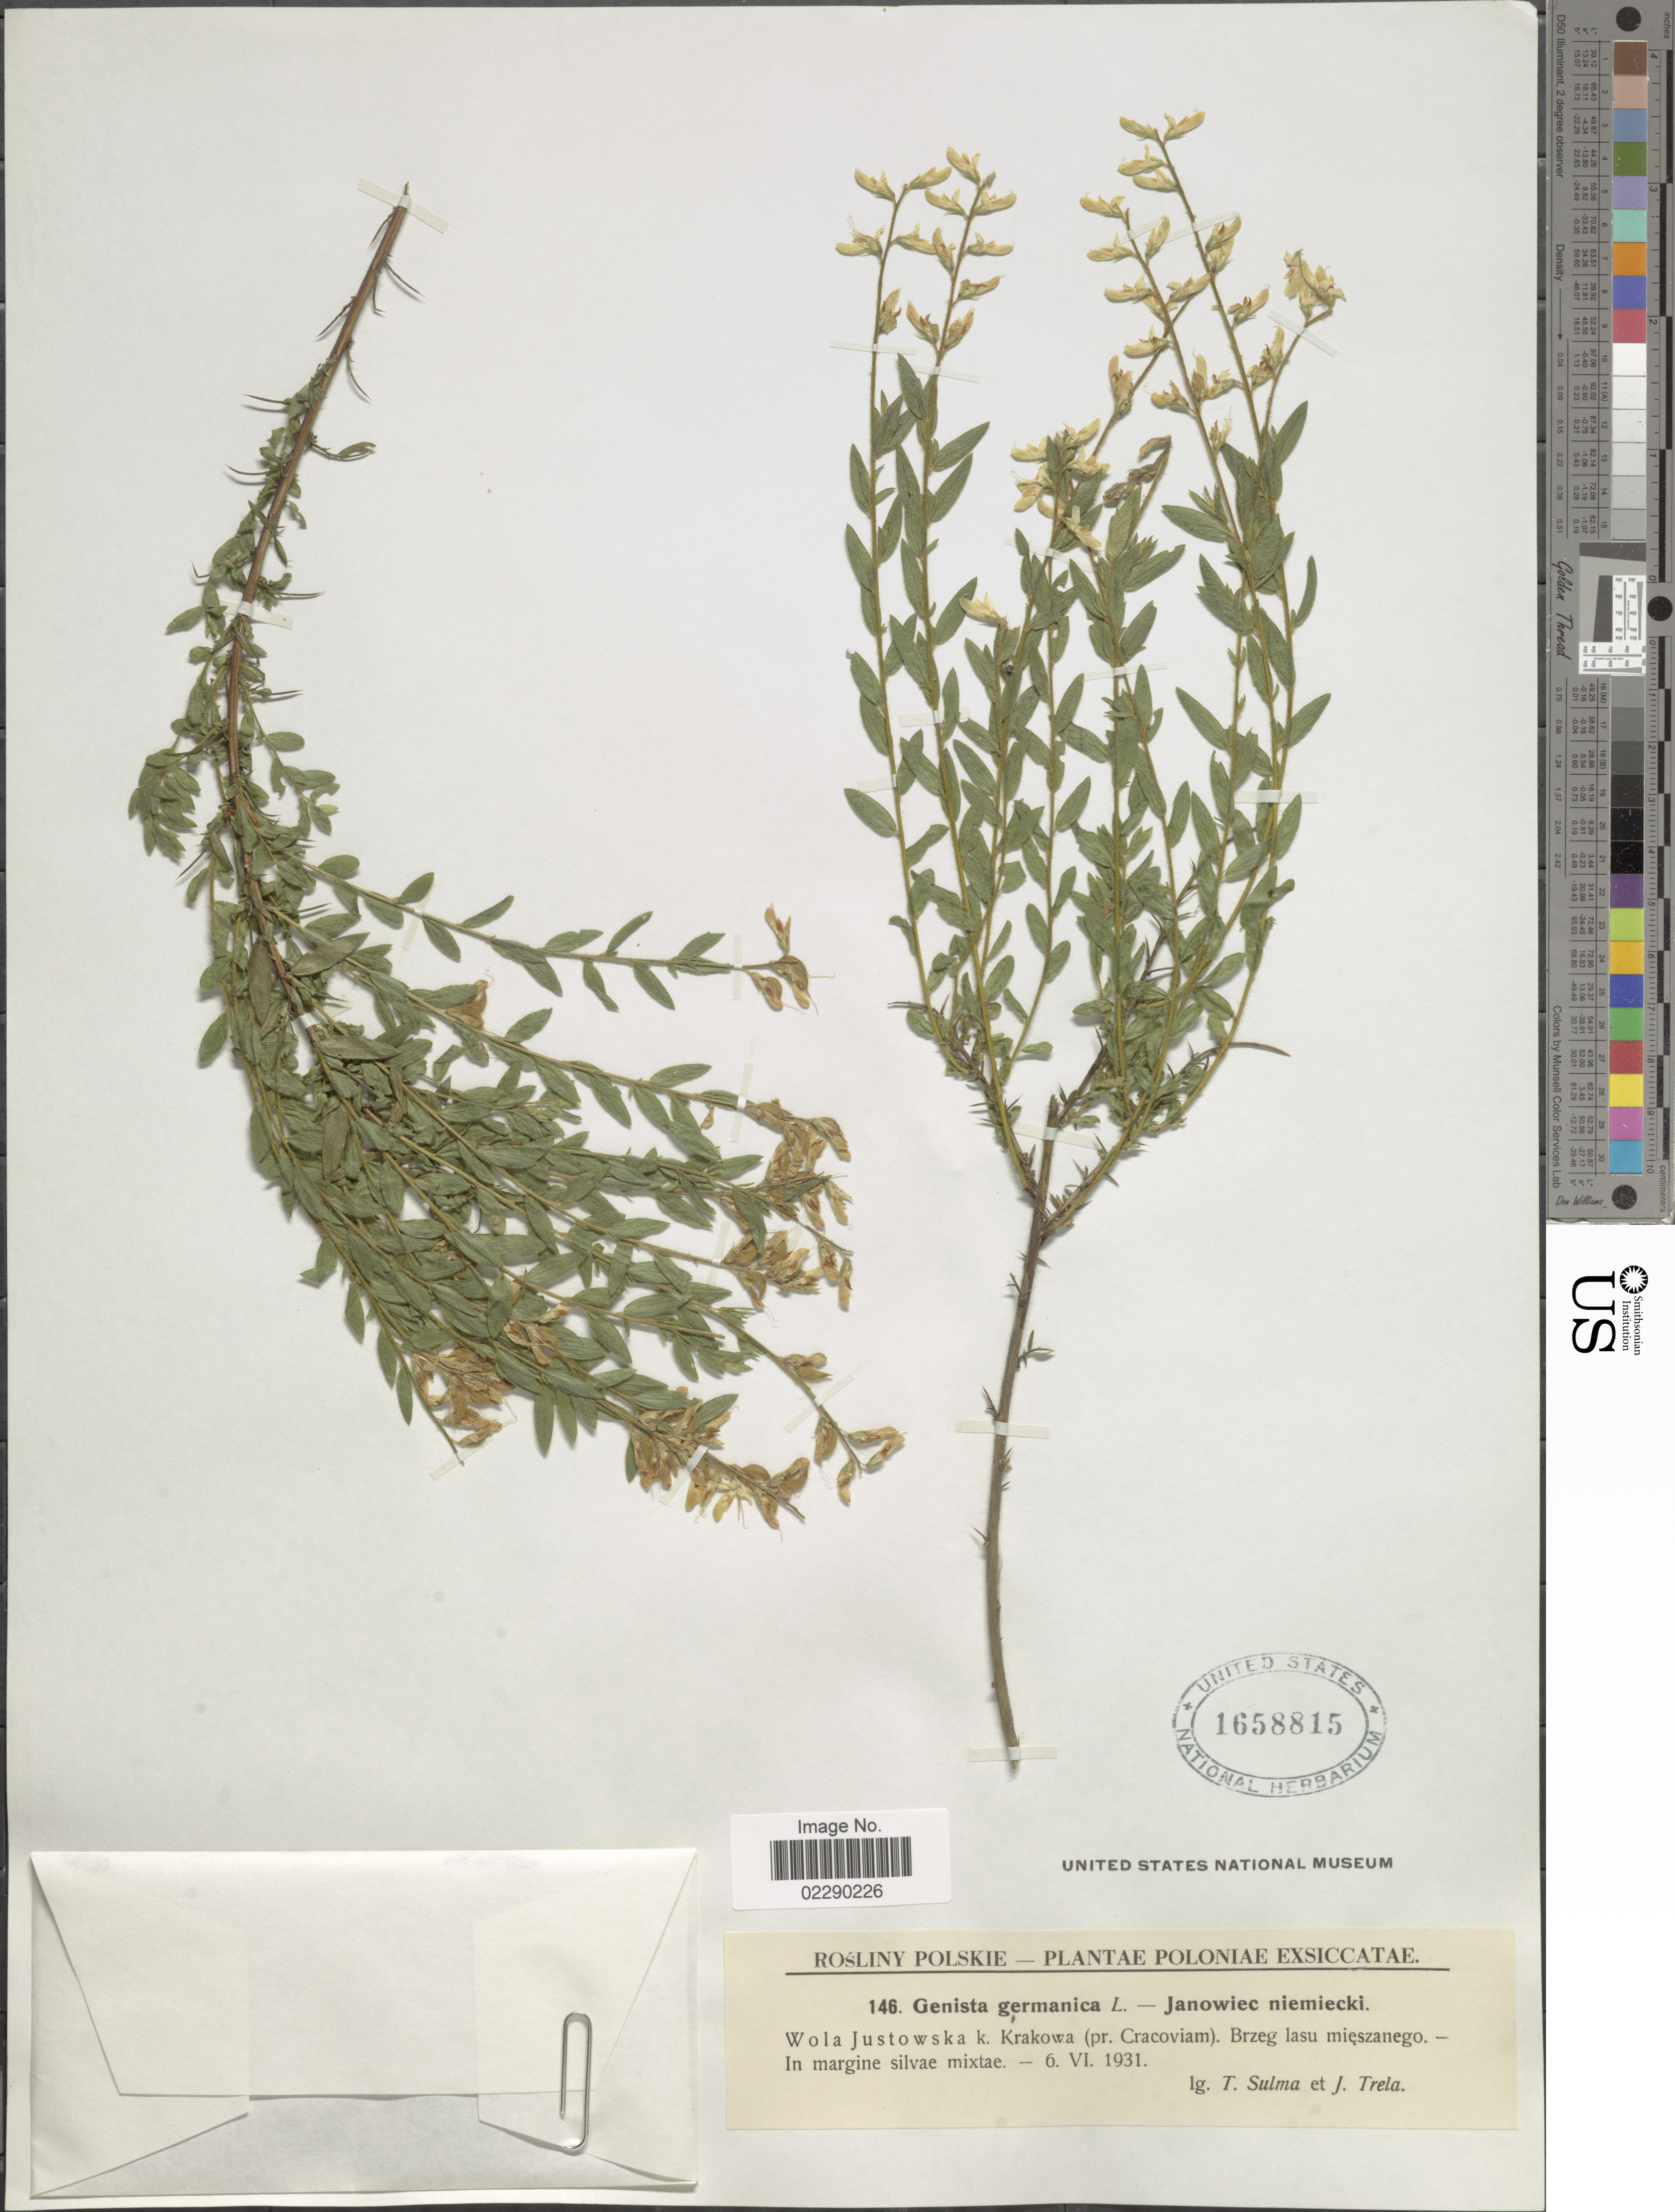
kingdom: Plantae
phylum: Tracheophyta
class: Magnoliopsida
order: Fabales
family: Fabaceae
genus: Genista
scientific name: Genista germanica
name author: L.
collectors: T. Sulma & J. Trela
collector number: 146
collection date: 1931-06-06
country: Poland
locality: Poloniae, Wola Justowska k. Krakowa (pr. Cracoviam)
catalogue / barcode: US 1658815